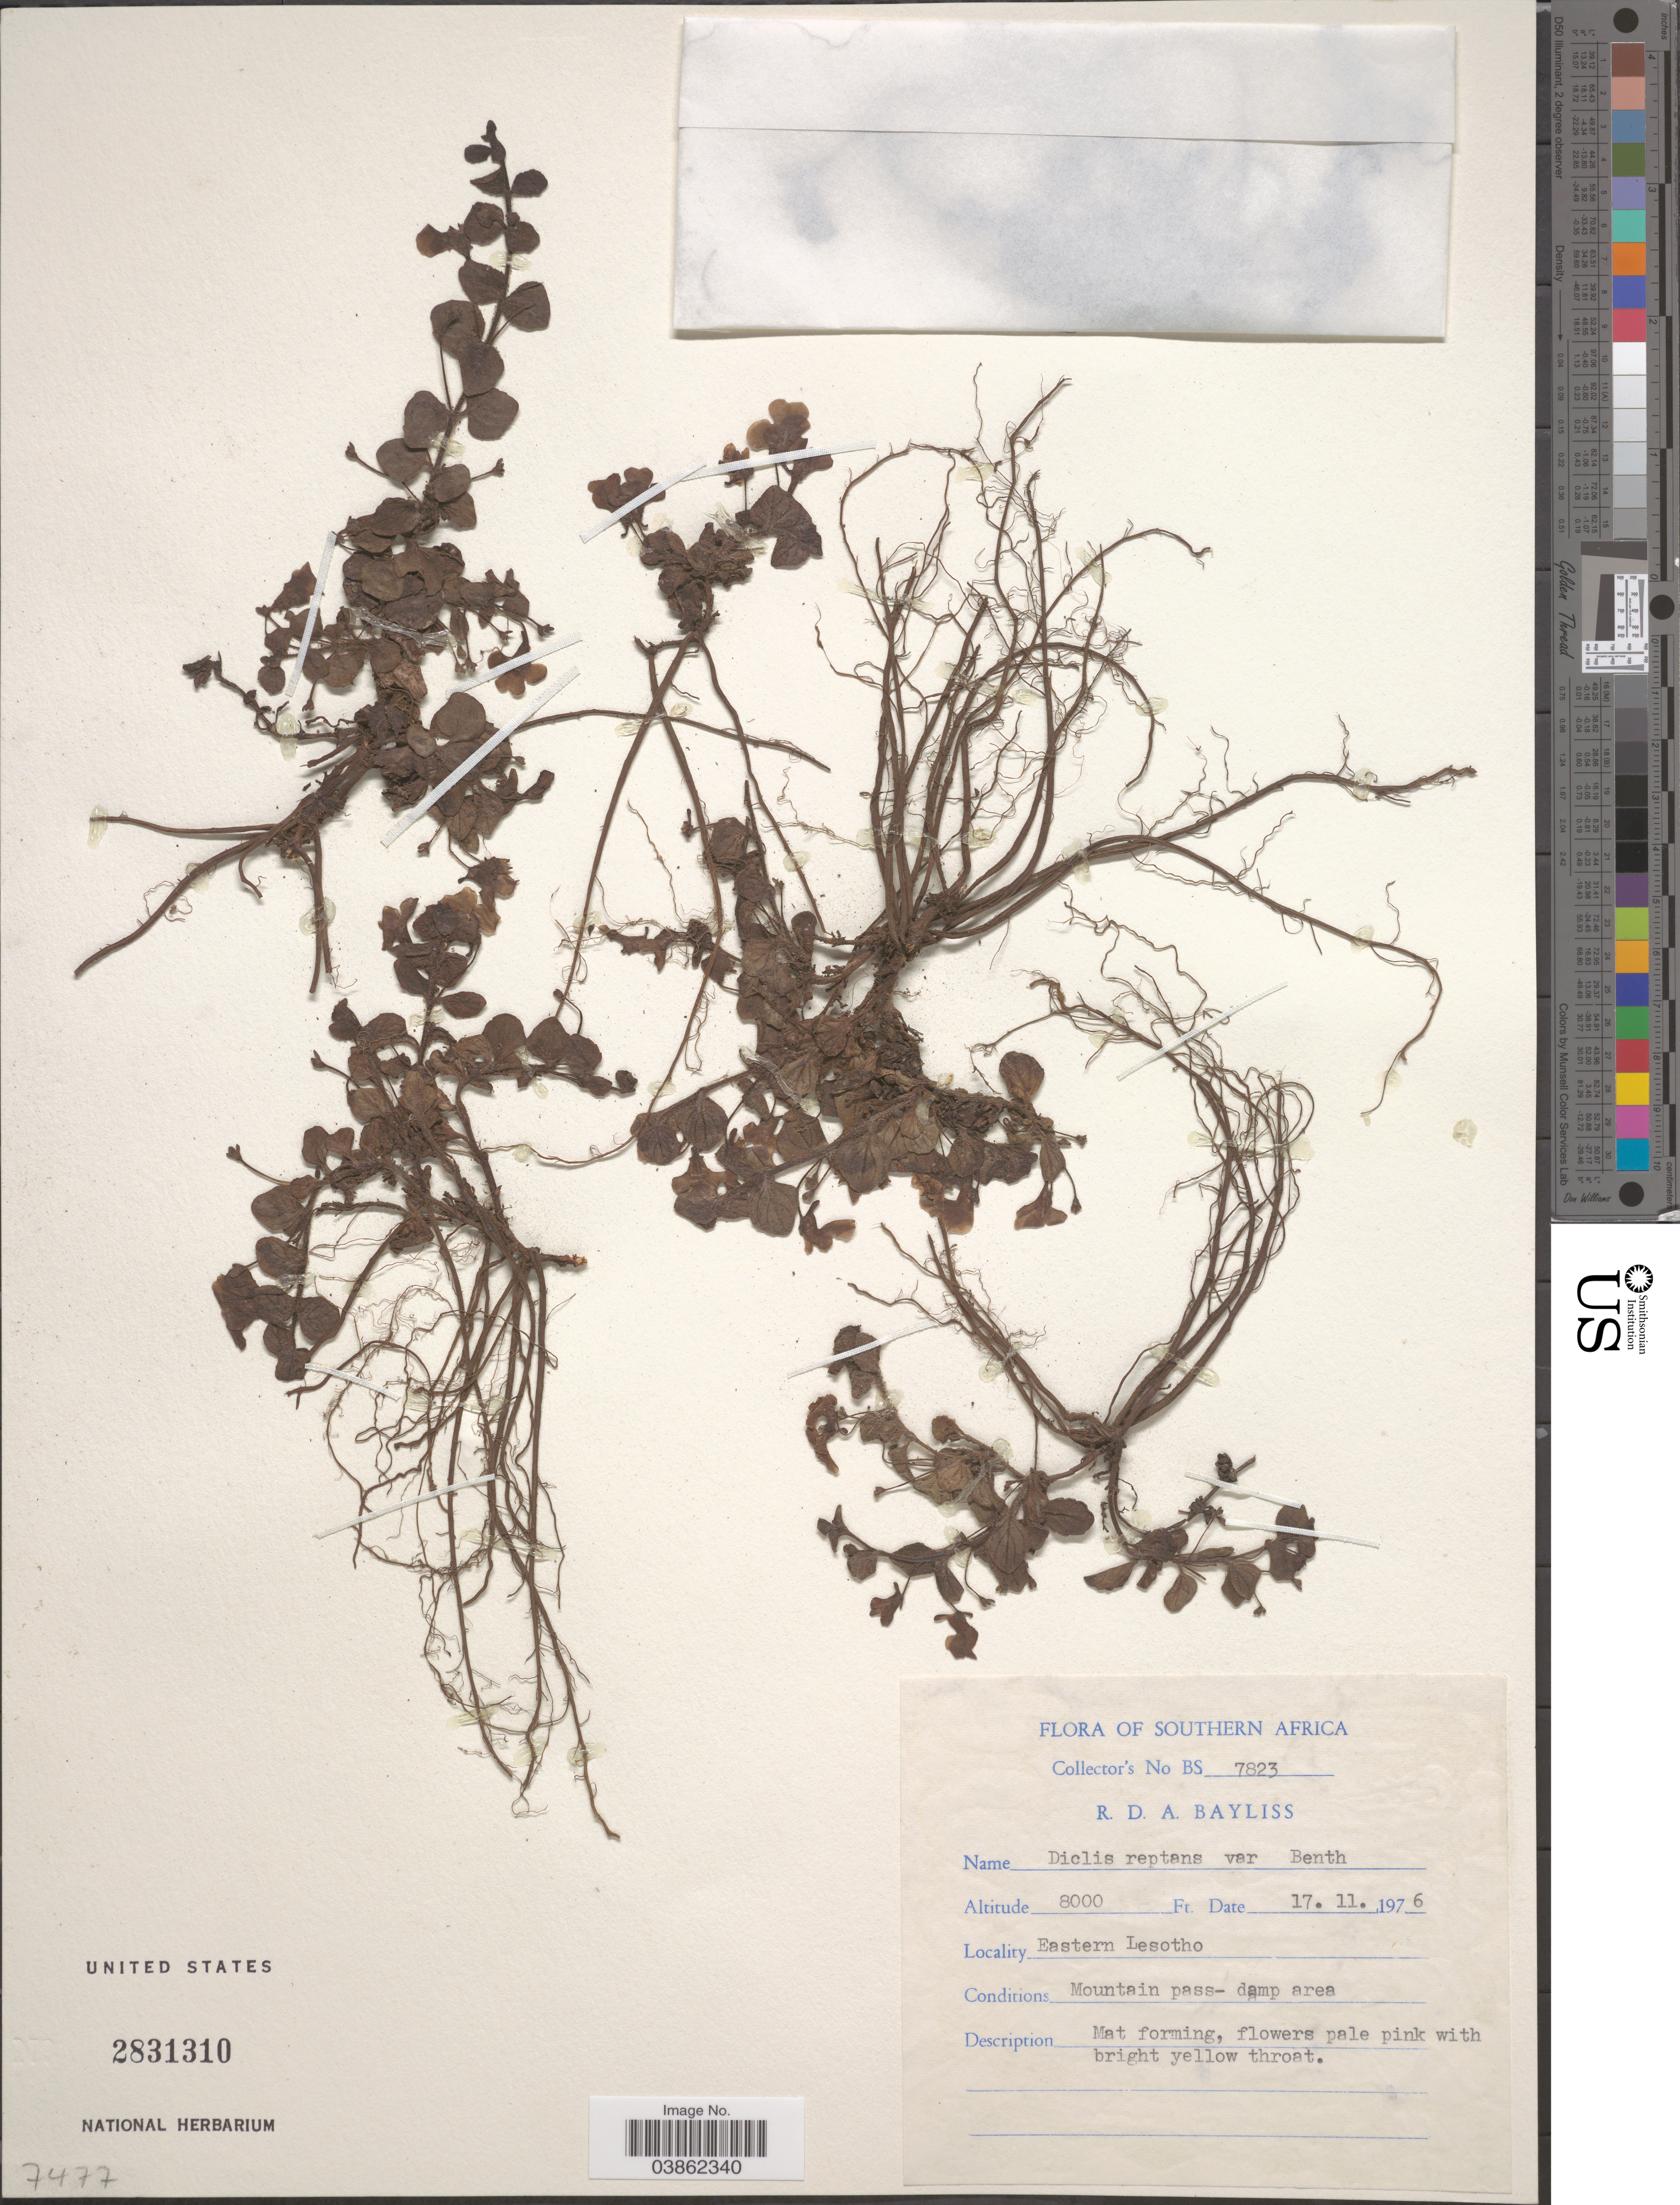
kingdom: Plantae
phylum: Tracheophyta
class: Magnoliopsida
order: Lamiales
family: Scrophulariaceae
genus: Diclis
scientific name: Diclis reptans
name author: Benth.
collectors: R. Bayliss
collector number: BS 7823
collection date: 1976-11-17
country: Lesotho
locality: Southern Africa. Eastern Lesotho.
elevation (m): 2438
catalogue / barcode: US 2831310